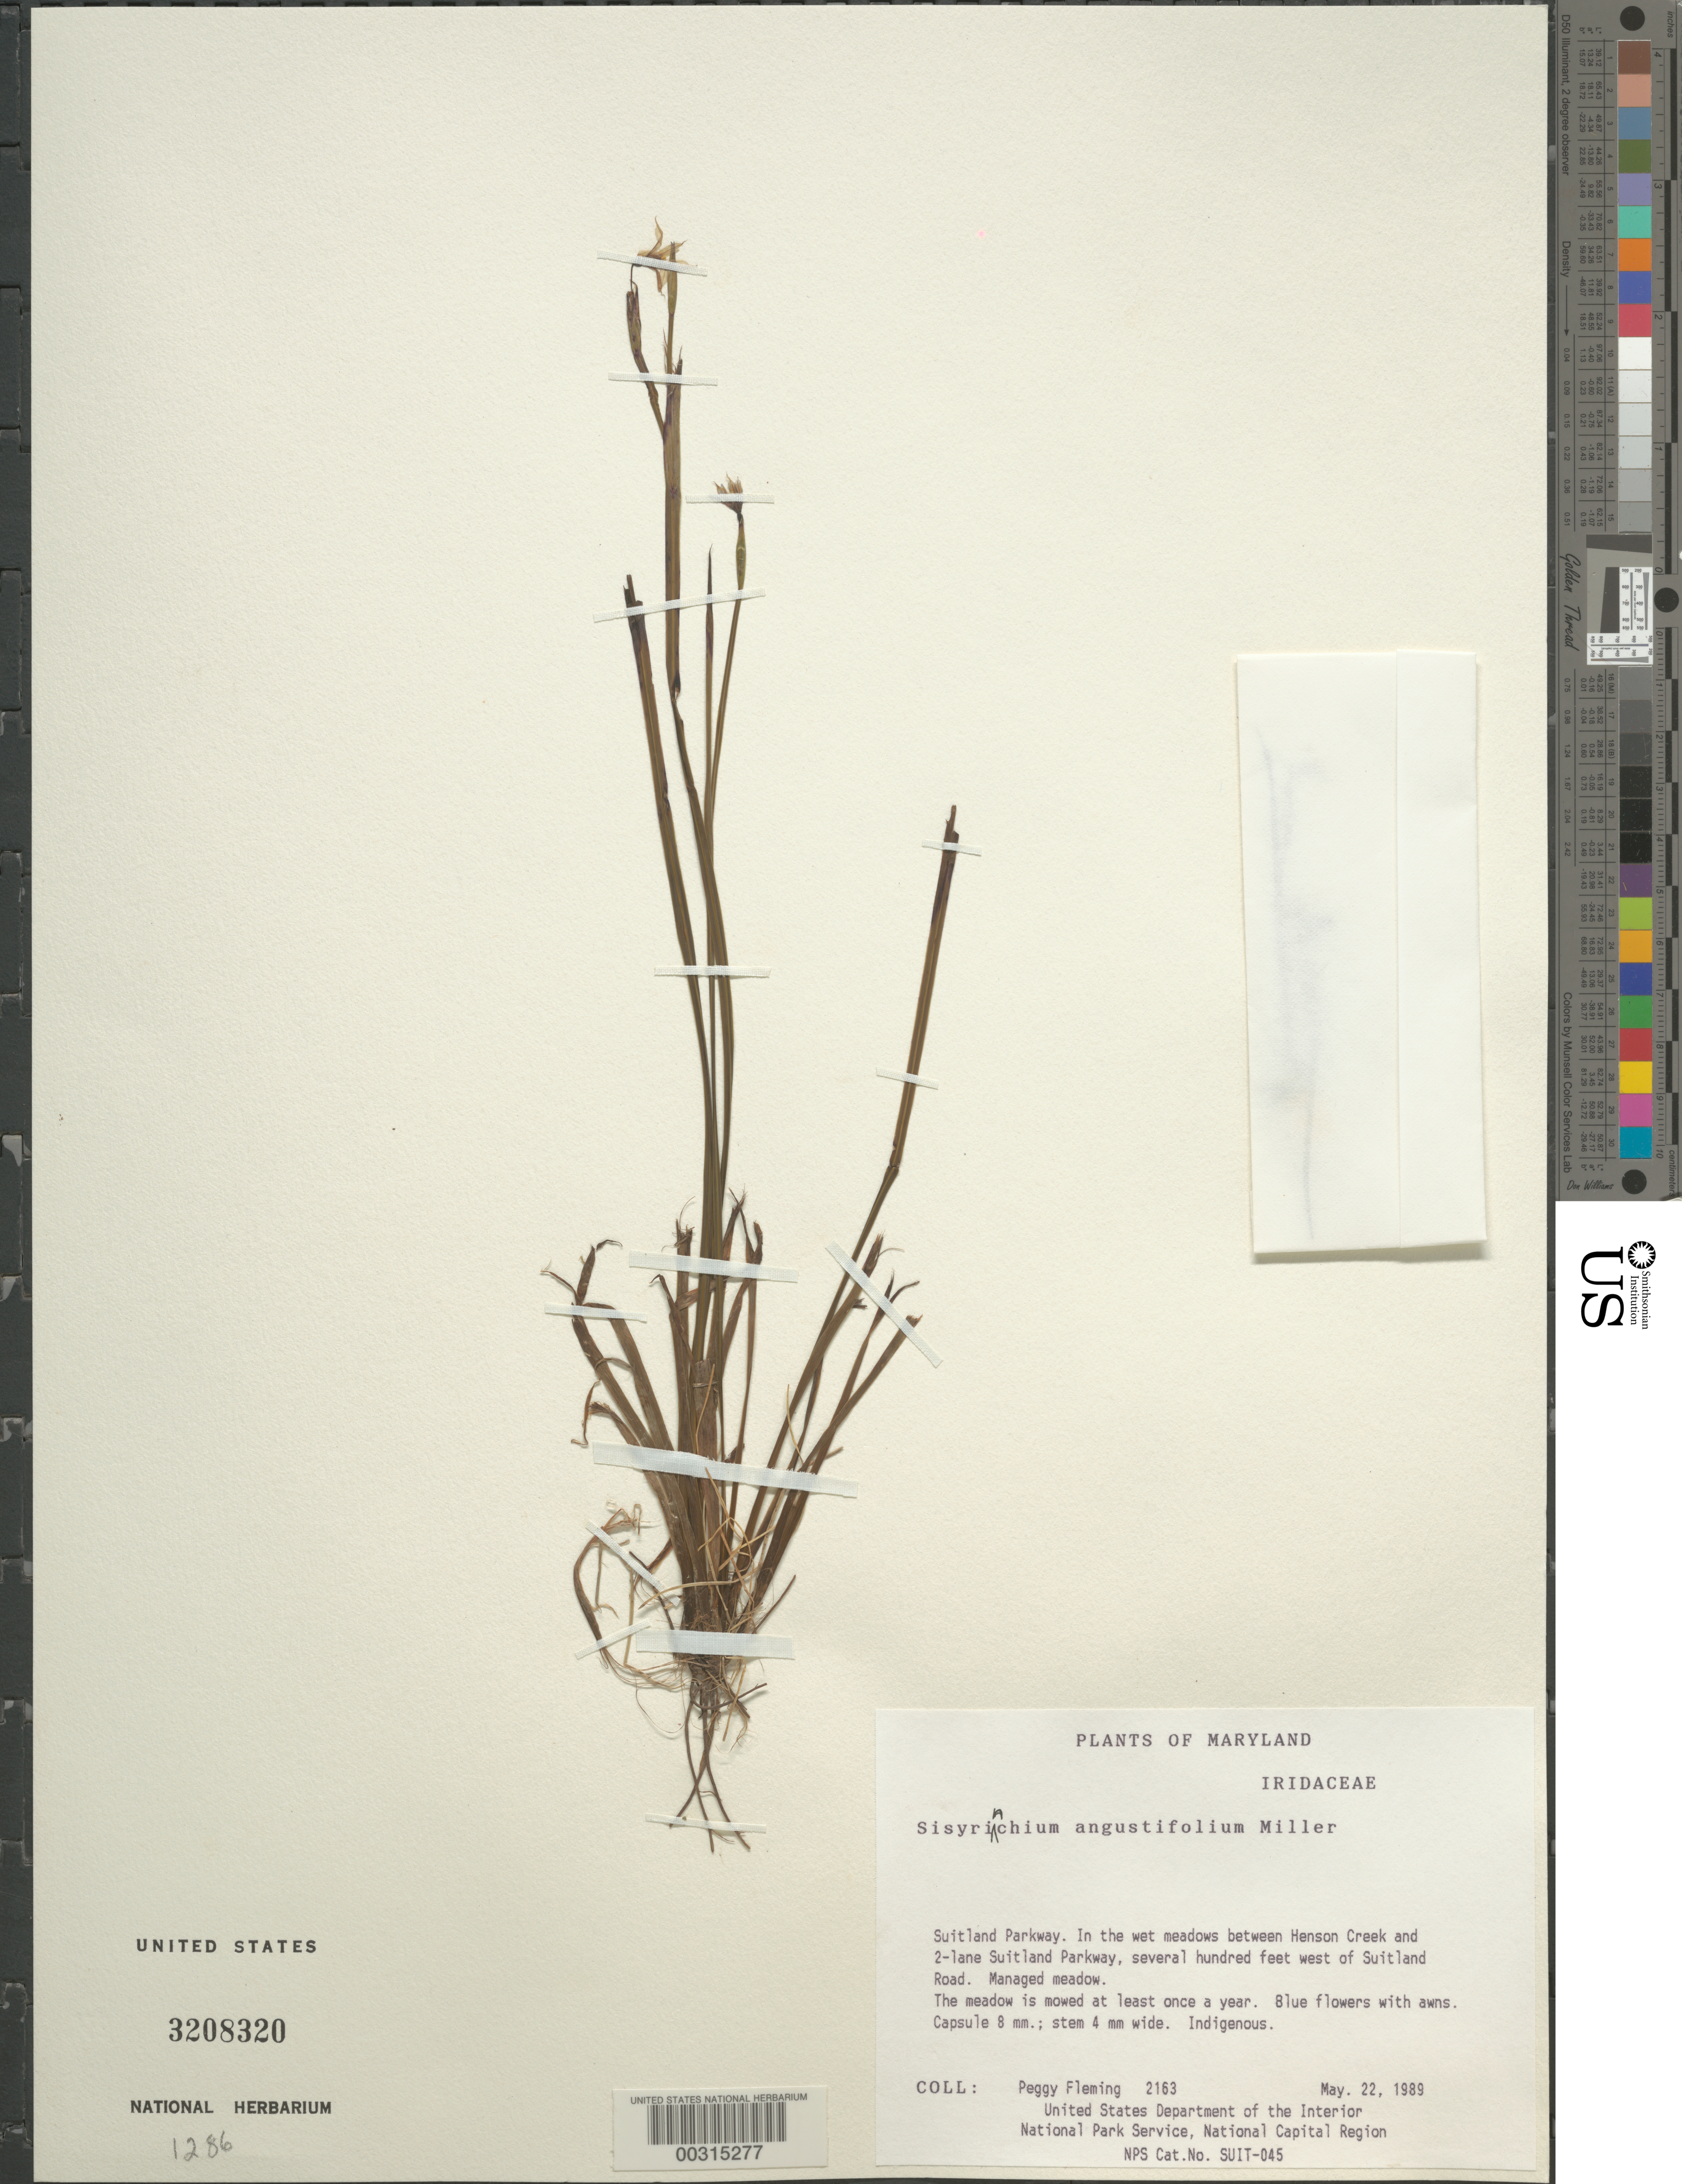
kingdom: Plantae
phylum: Tracheophyta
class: Liliopsida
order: Asparagales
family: Iridaceae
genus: Sisyrinchium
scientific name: Sisyrinchium angustifolium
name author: Mill.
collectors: P. Fleming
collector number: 2163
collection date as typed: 22 May 1989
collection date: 1989-05-22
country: United States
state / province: Maryland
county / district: Prince George's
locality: Suitland Parkway, between Suitland Parkway and Henson Creek, SW of Suitland Road Intersection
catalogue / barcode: US 3208320